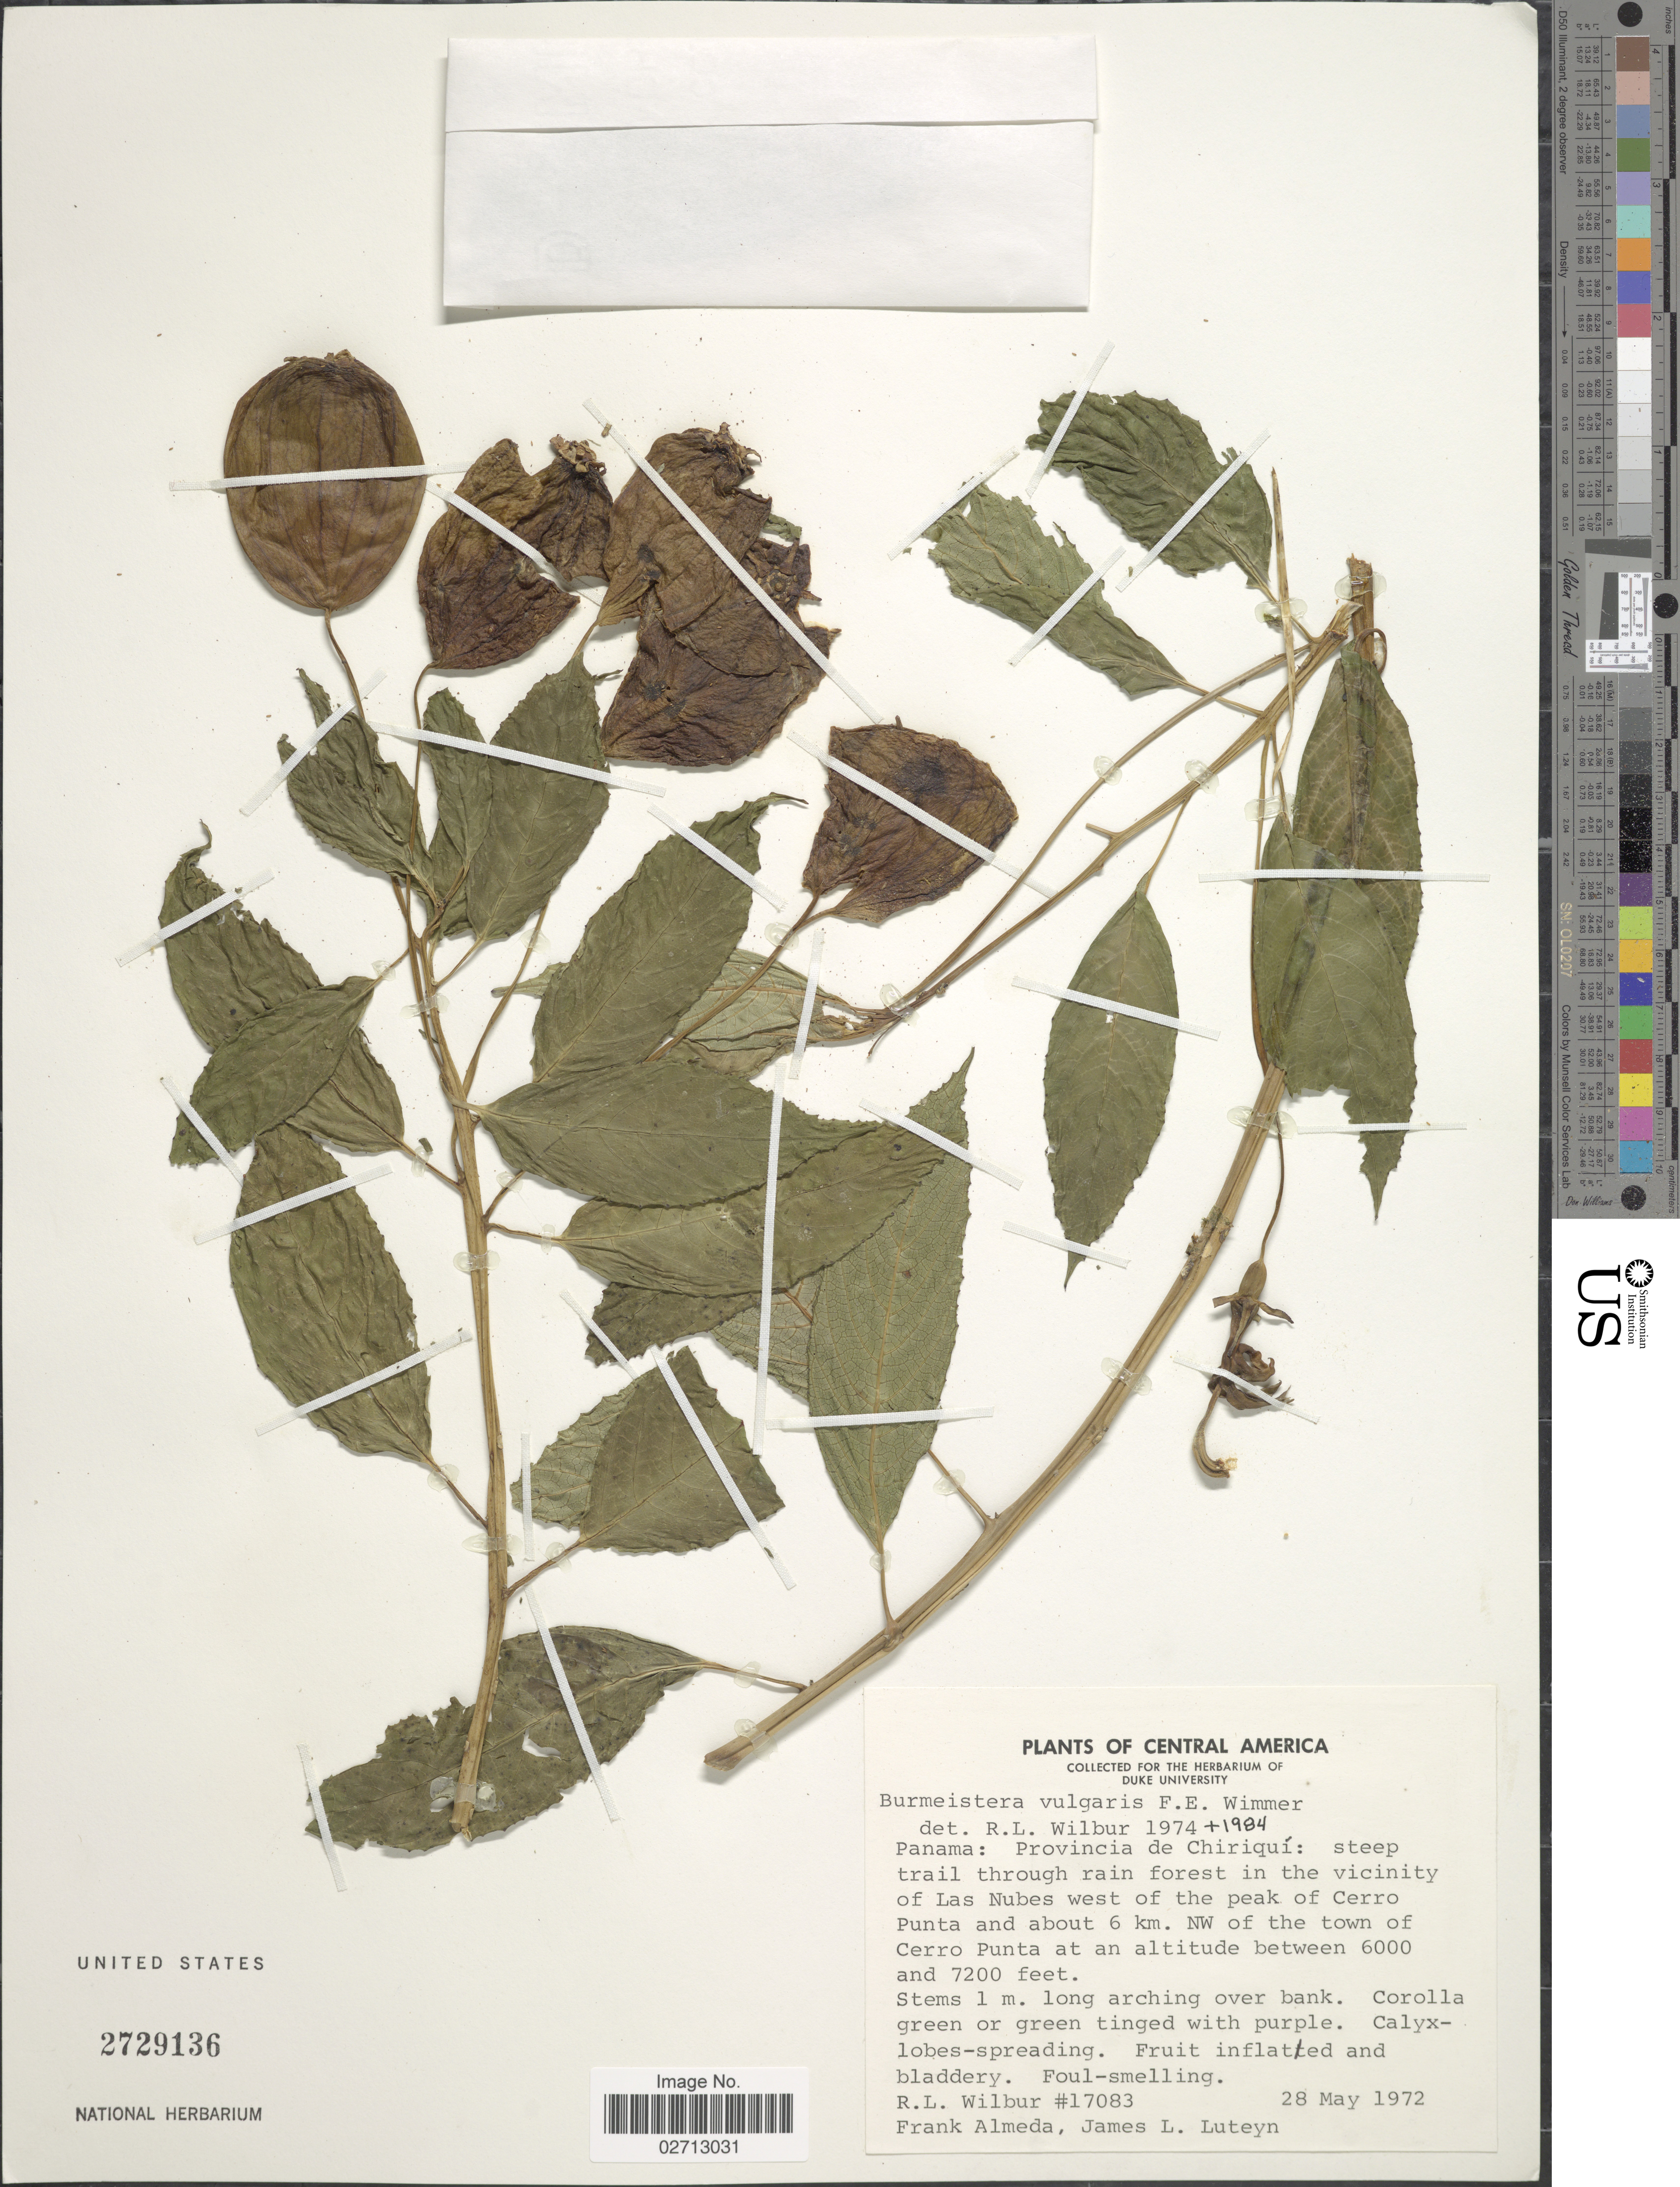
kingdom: Plantae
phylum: Tracheophyta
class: Magnoliopsida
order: Asterales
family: Campanulaceae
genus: Burmeistera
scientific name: Burmeistera vulgaris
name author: E. Wimm.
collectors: R. L. Wilbur, F. Almeda & J. L. Luteyn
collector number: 17083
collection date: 1972-05-28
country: Panama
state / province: Chiriqui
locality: Vicinity of Las Nubes west of the peak of Cerro Punta and about 6 km. NW of the town of Cerro Punta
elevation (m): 1829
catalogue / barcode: US 2729136